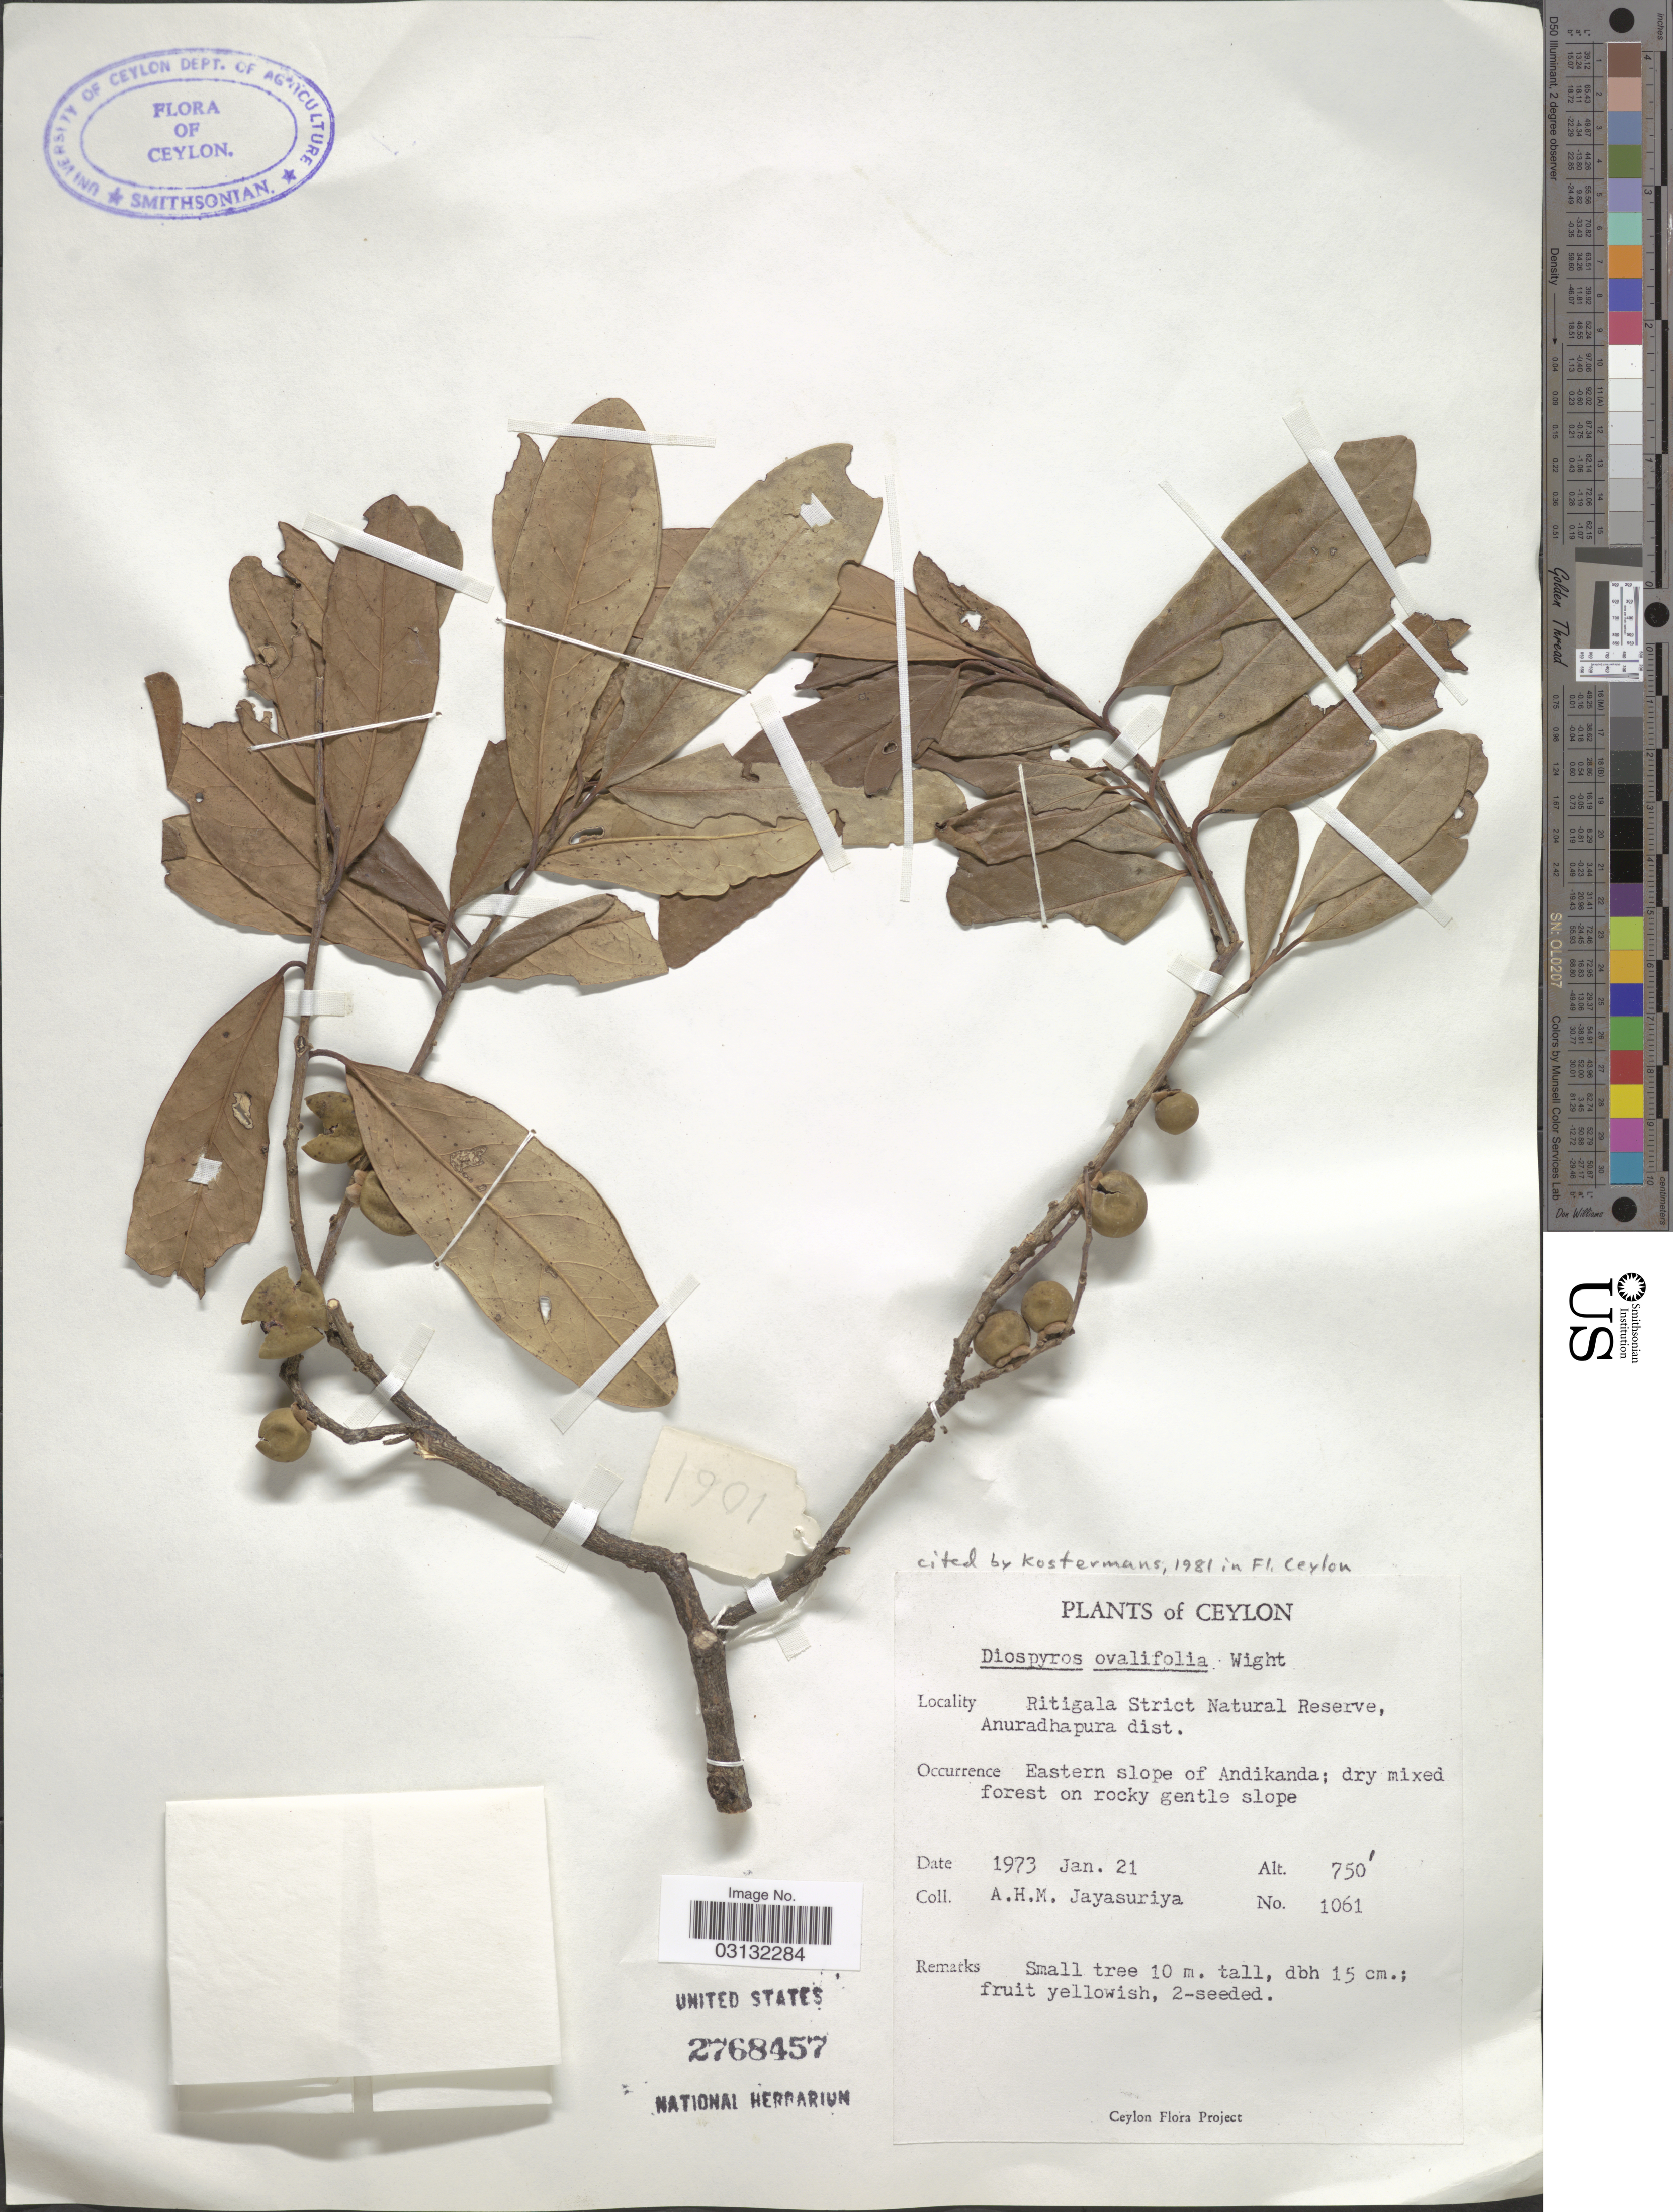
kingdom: Plantae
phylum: Tracheophyta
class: Magnoliopsida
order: Ericales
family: Ebenaceae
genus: Diospyros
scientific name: Diospyros ovalifolia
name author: Wight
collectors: A. H. Jayasuriya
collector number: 1061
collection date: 1973-01-21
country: Sri Lanka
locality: Ceylon. Ritigala Strict Natural Reserve, Anuradhapura dist. Eastern slope of Andikanda.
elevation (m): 229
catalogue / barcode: US 2768457